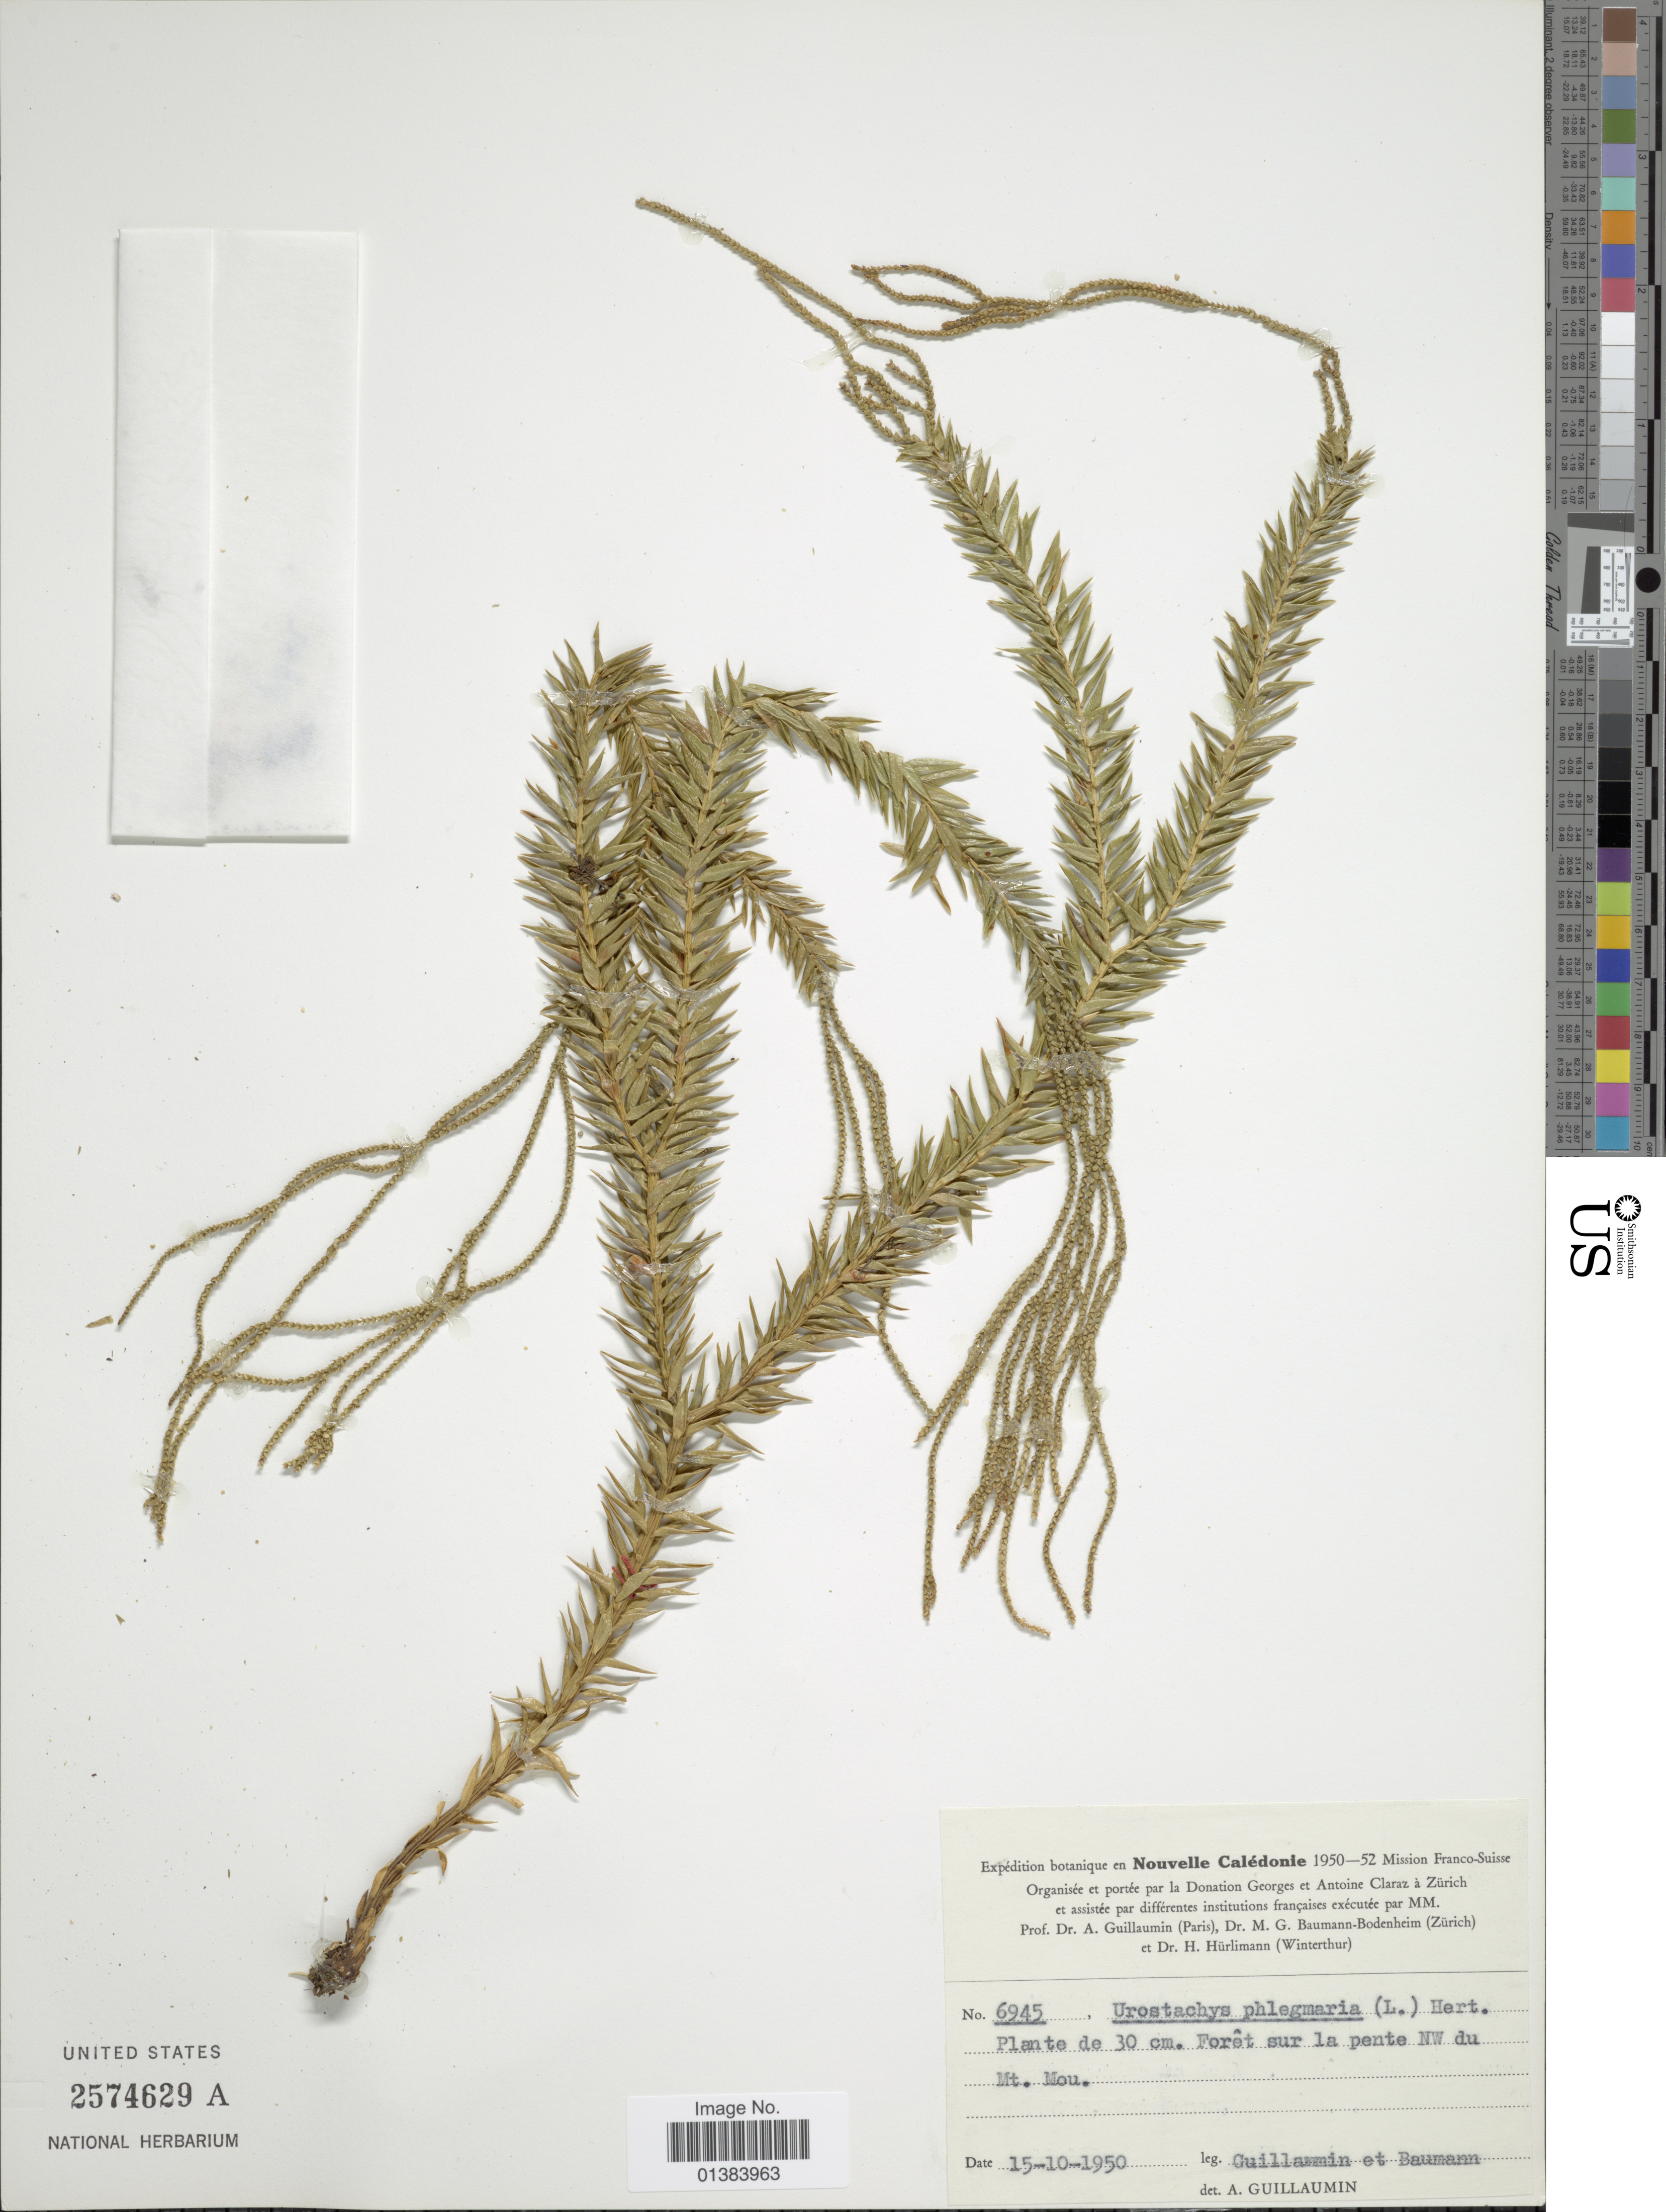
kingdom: Plantae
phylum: Tracheophyta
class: Lycopodiopsida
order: Lycopodiales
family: Lycopodiaceae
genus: Phlegmariurus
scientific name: Phlegmariurus mirabilis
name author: (Willd.) A. R. Field & Testo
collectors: A. Guillaumin & M. G. Baumann-Bodenheim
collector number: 6945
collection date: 1950-10-15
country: New Caledonia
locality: Forêt sur la pente NW du Mt. Mou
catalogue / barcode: US 2574629A